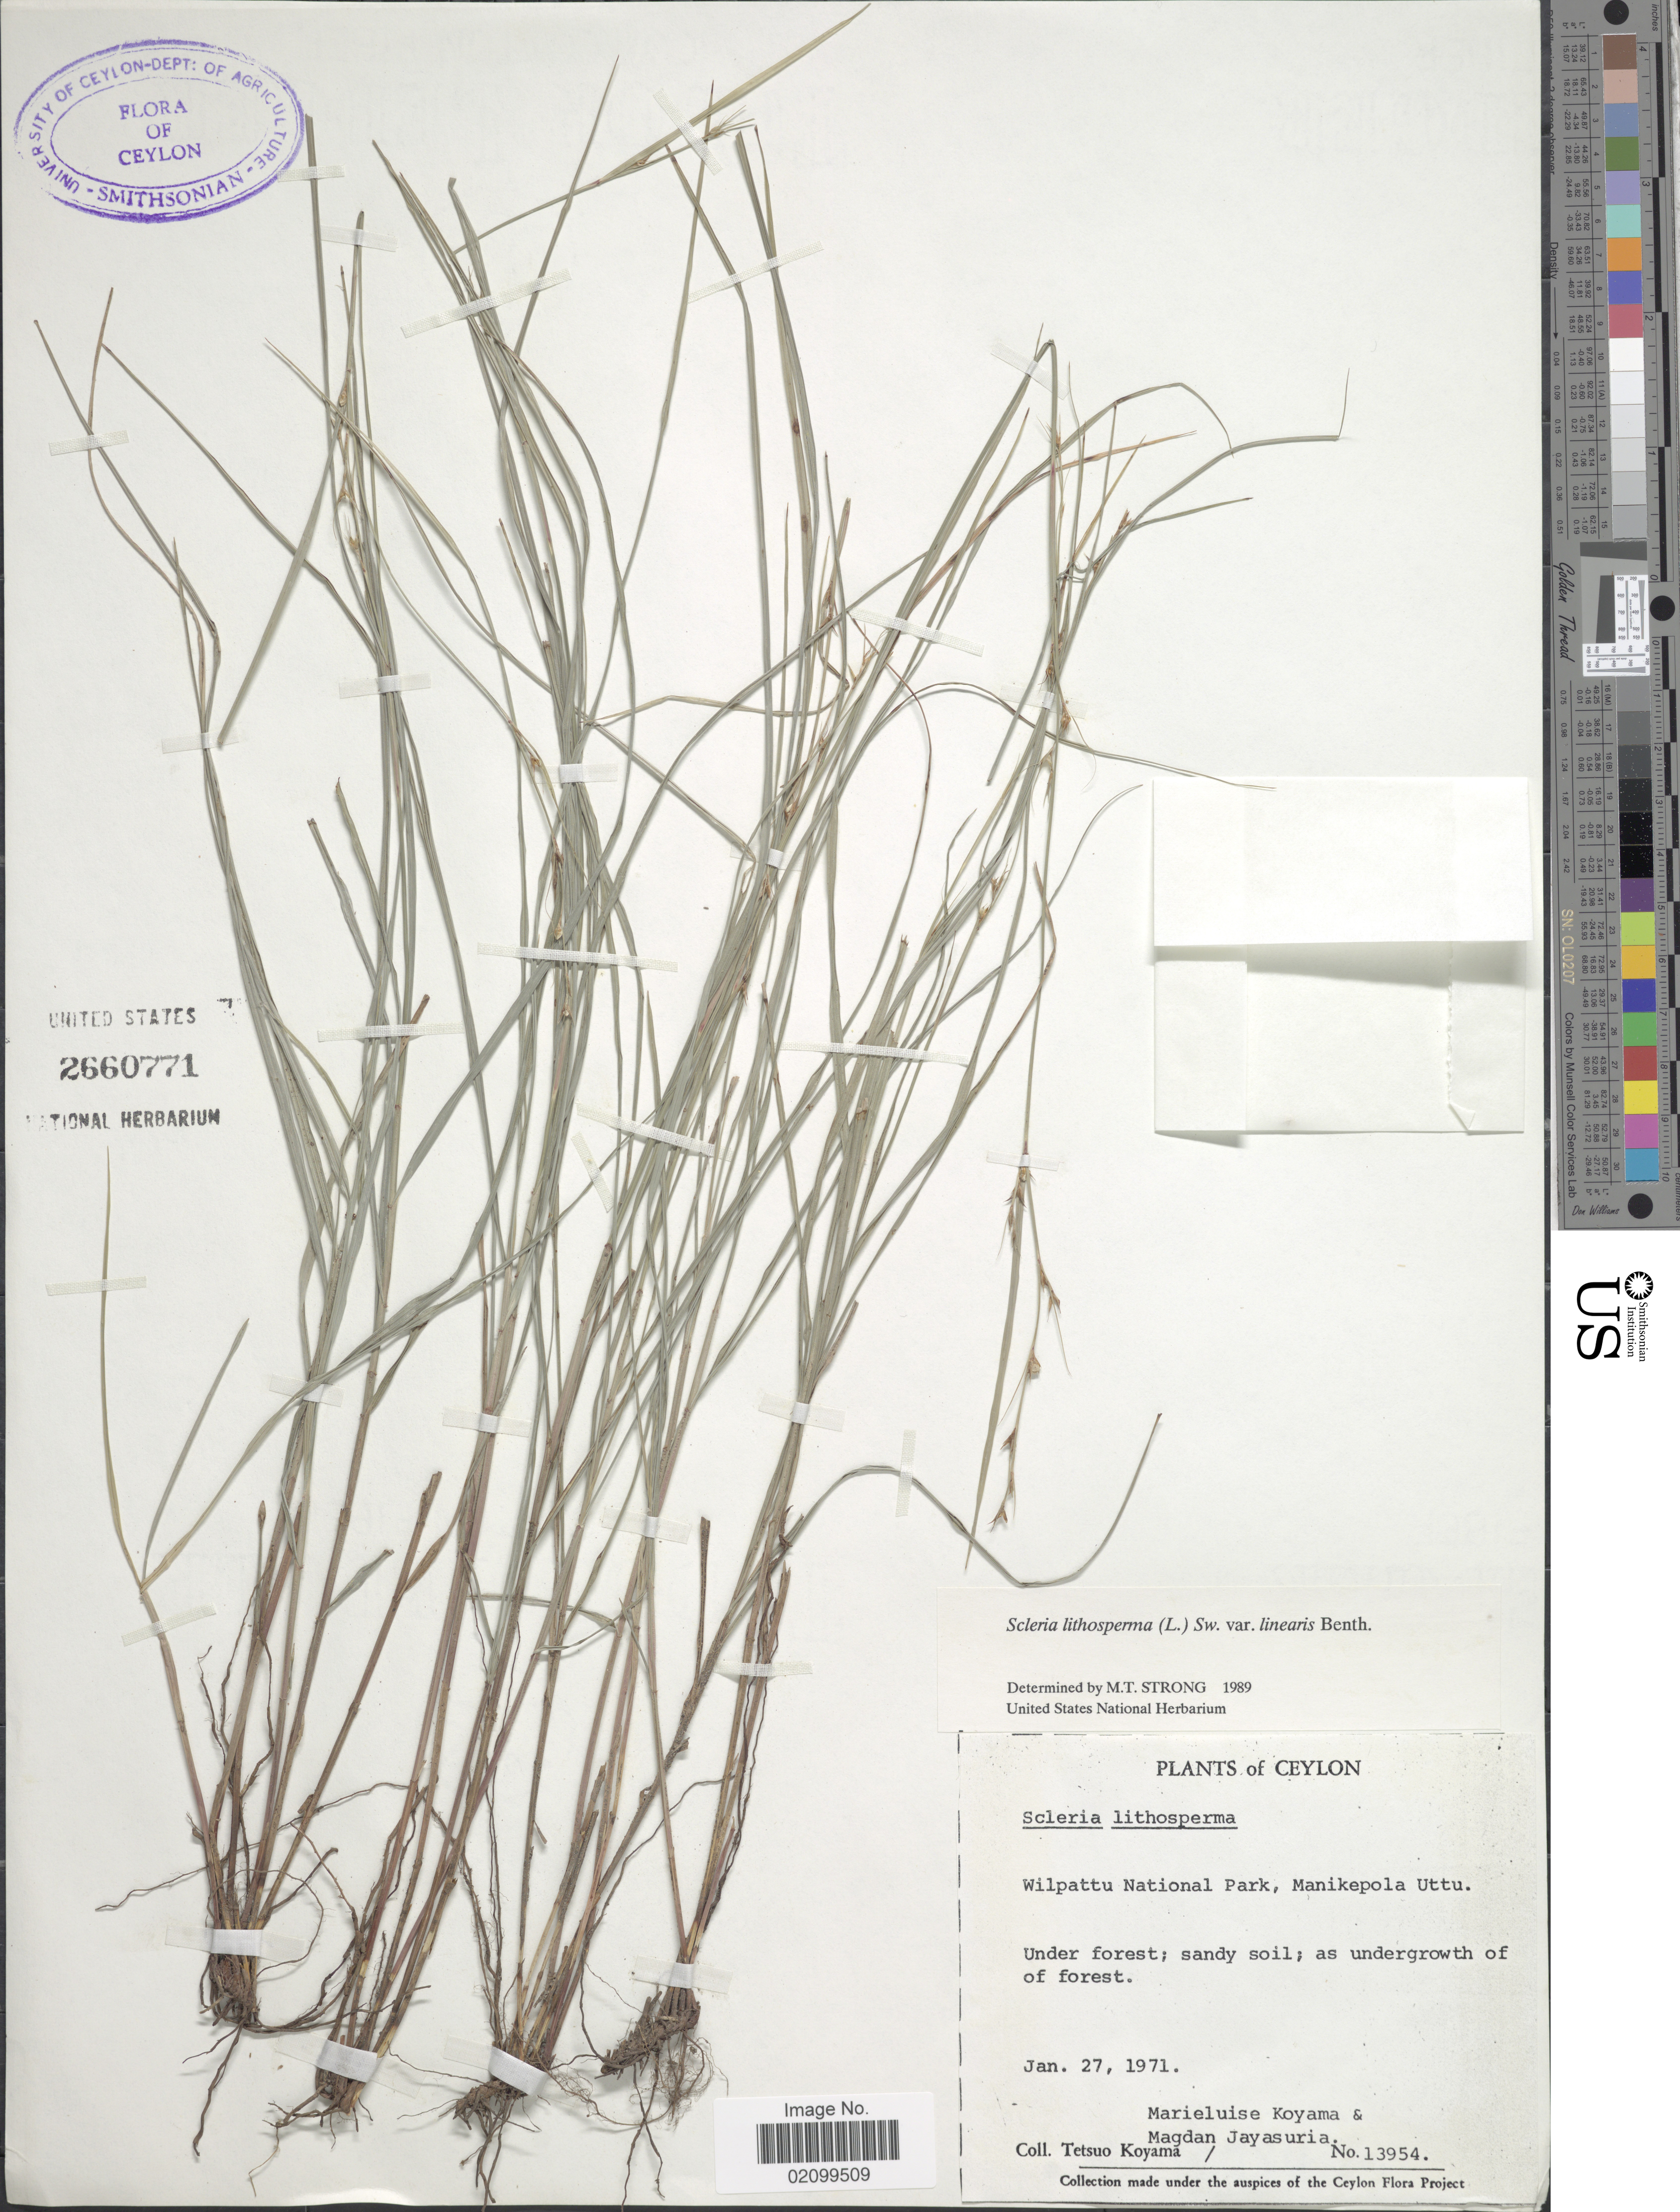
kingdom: Plantae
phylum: Tracheophyta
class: Liliopsida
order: Poales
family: Cyperaceae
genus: Scleria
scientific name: Scleria lithosperma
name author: (L.) Sw.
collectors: T. Koyama, M. Koyama & M. Jayasuria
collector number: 13954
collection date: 1971-01-27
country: Sri Lanka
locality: Ceylon. Wilpattu National Park, Manikepola Uttu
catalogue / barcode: US 2660771